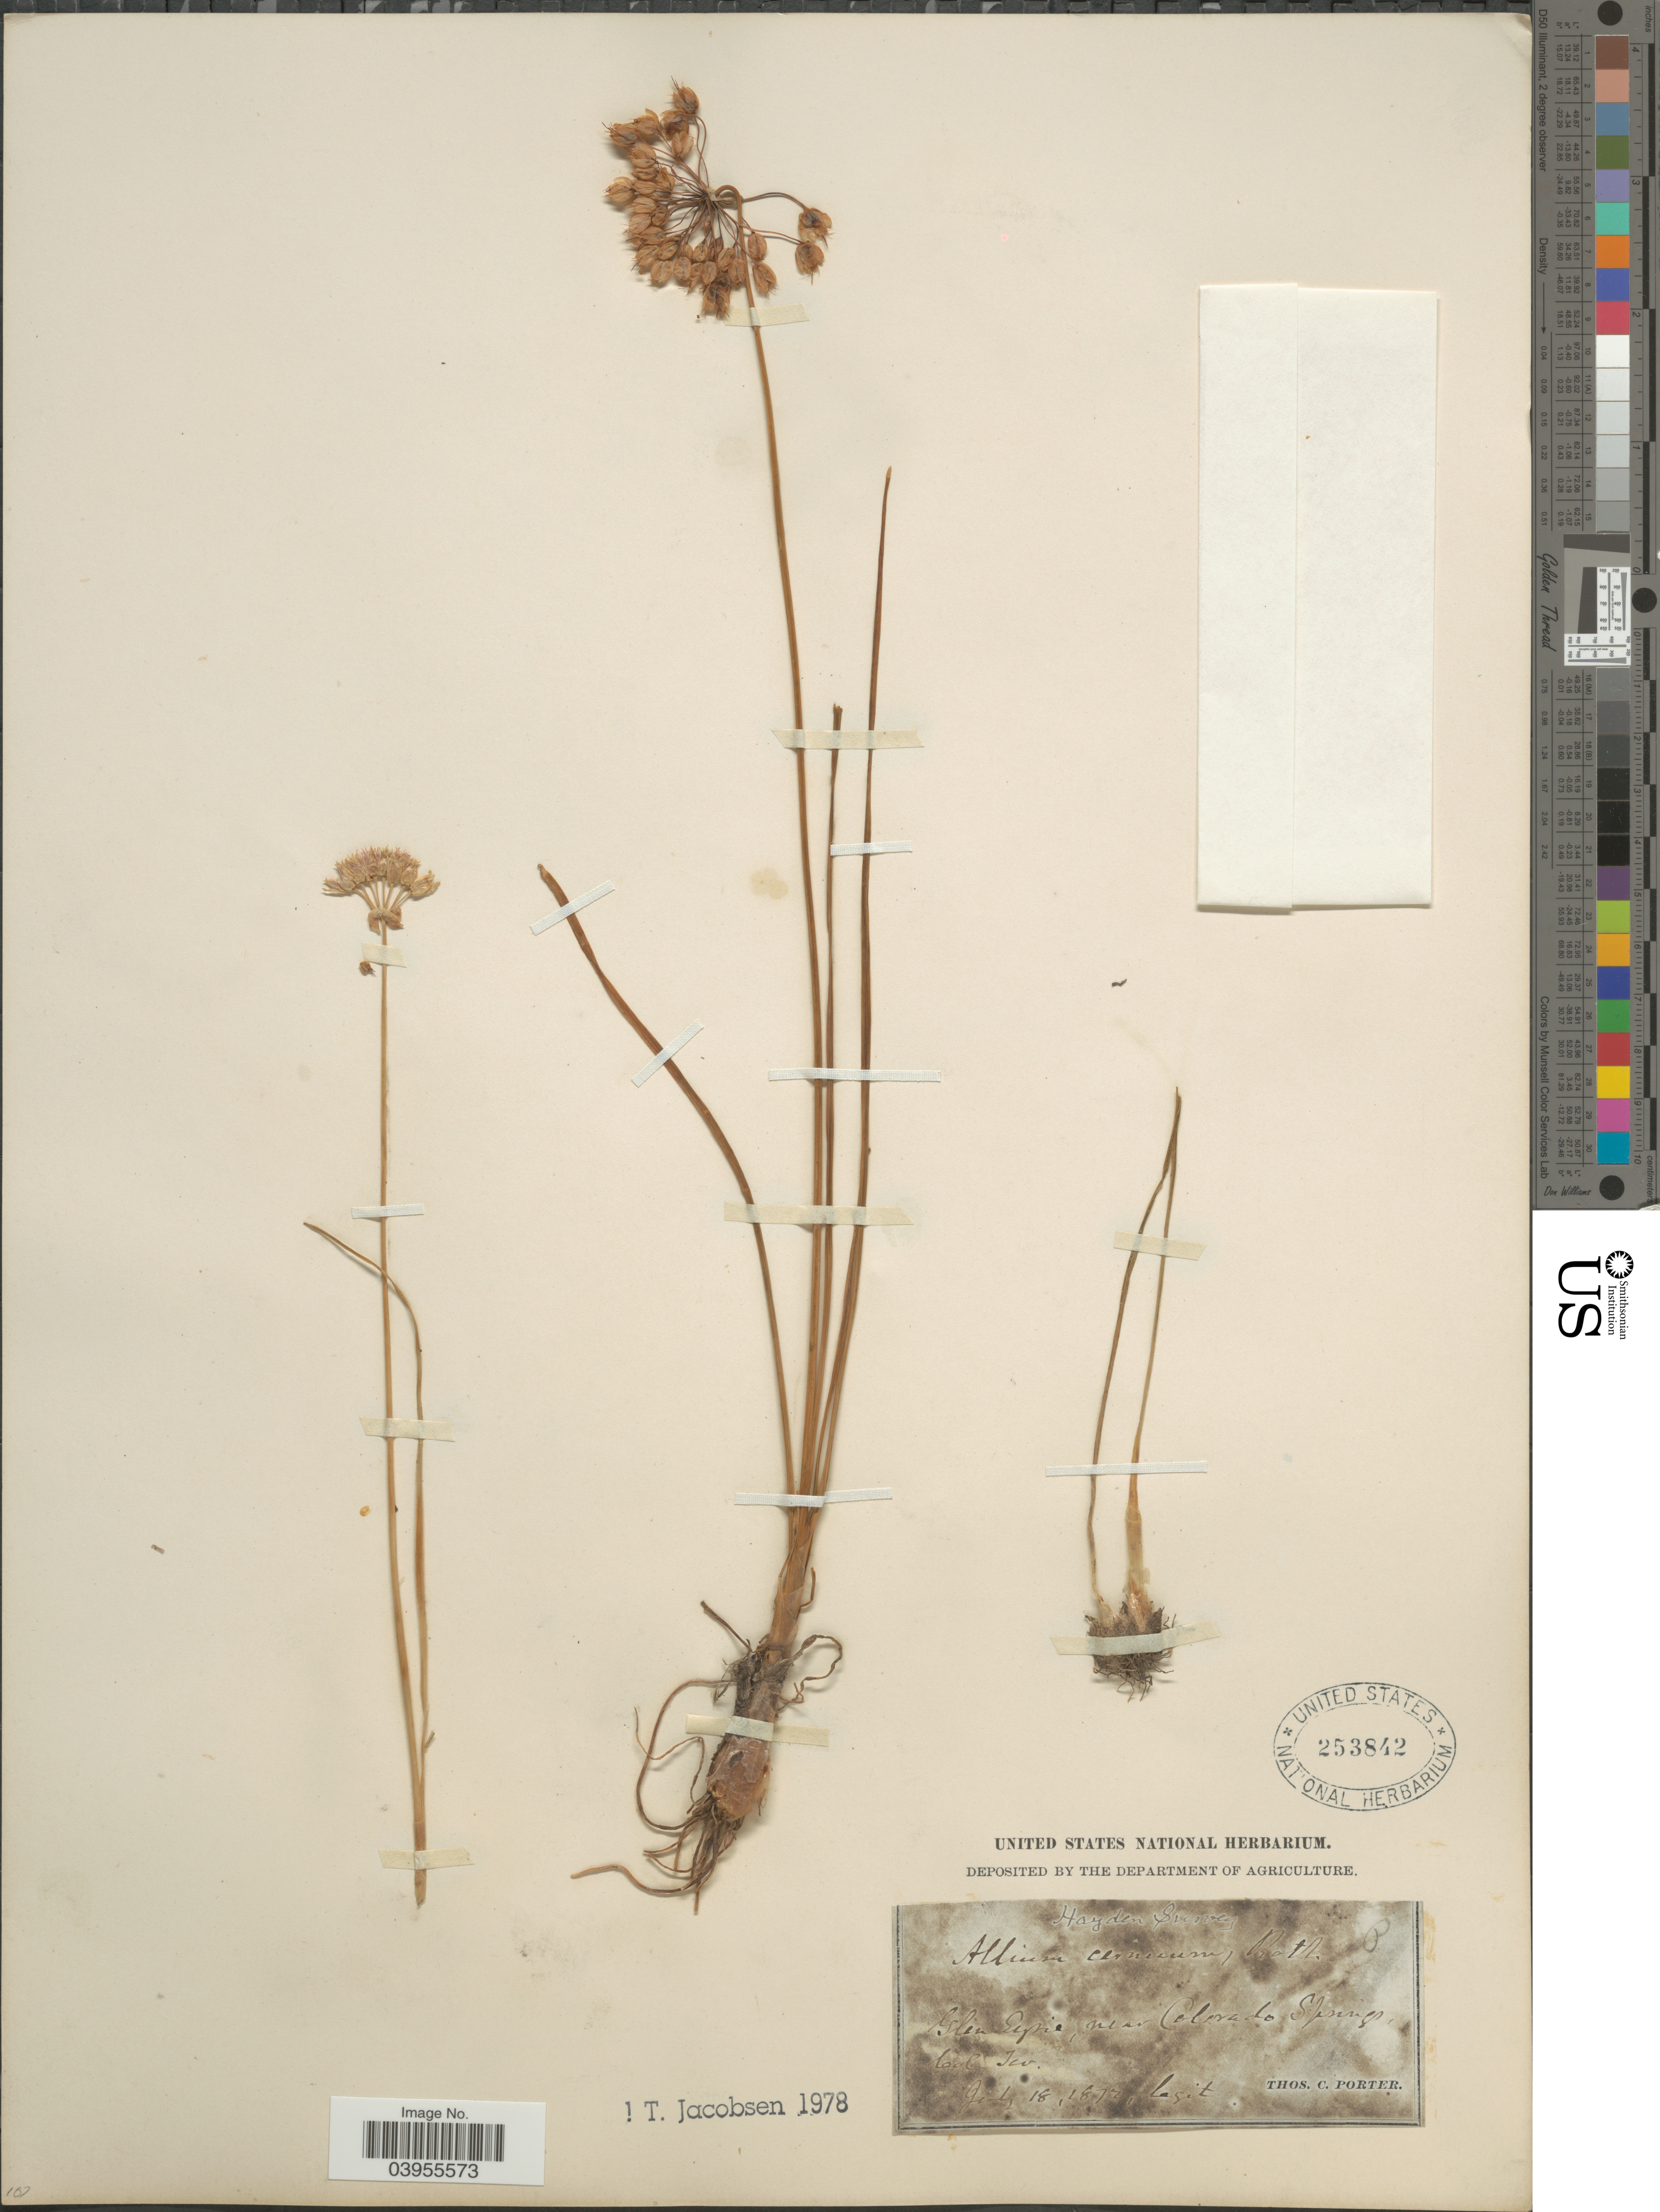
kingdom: Plantae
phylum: Tracheophyta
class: Liliopsida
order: Asparagales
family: Amaryllidaceae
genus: Allium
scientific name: Allium cernuum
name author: Roth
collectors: T. Porter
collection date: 1872-07-18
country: United States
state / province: Colorado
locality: Glen Eyrie, near Colorado Springs.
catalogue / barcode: US 253842